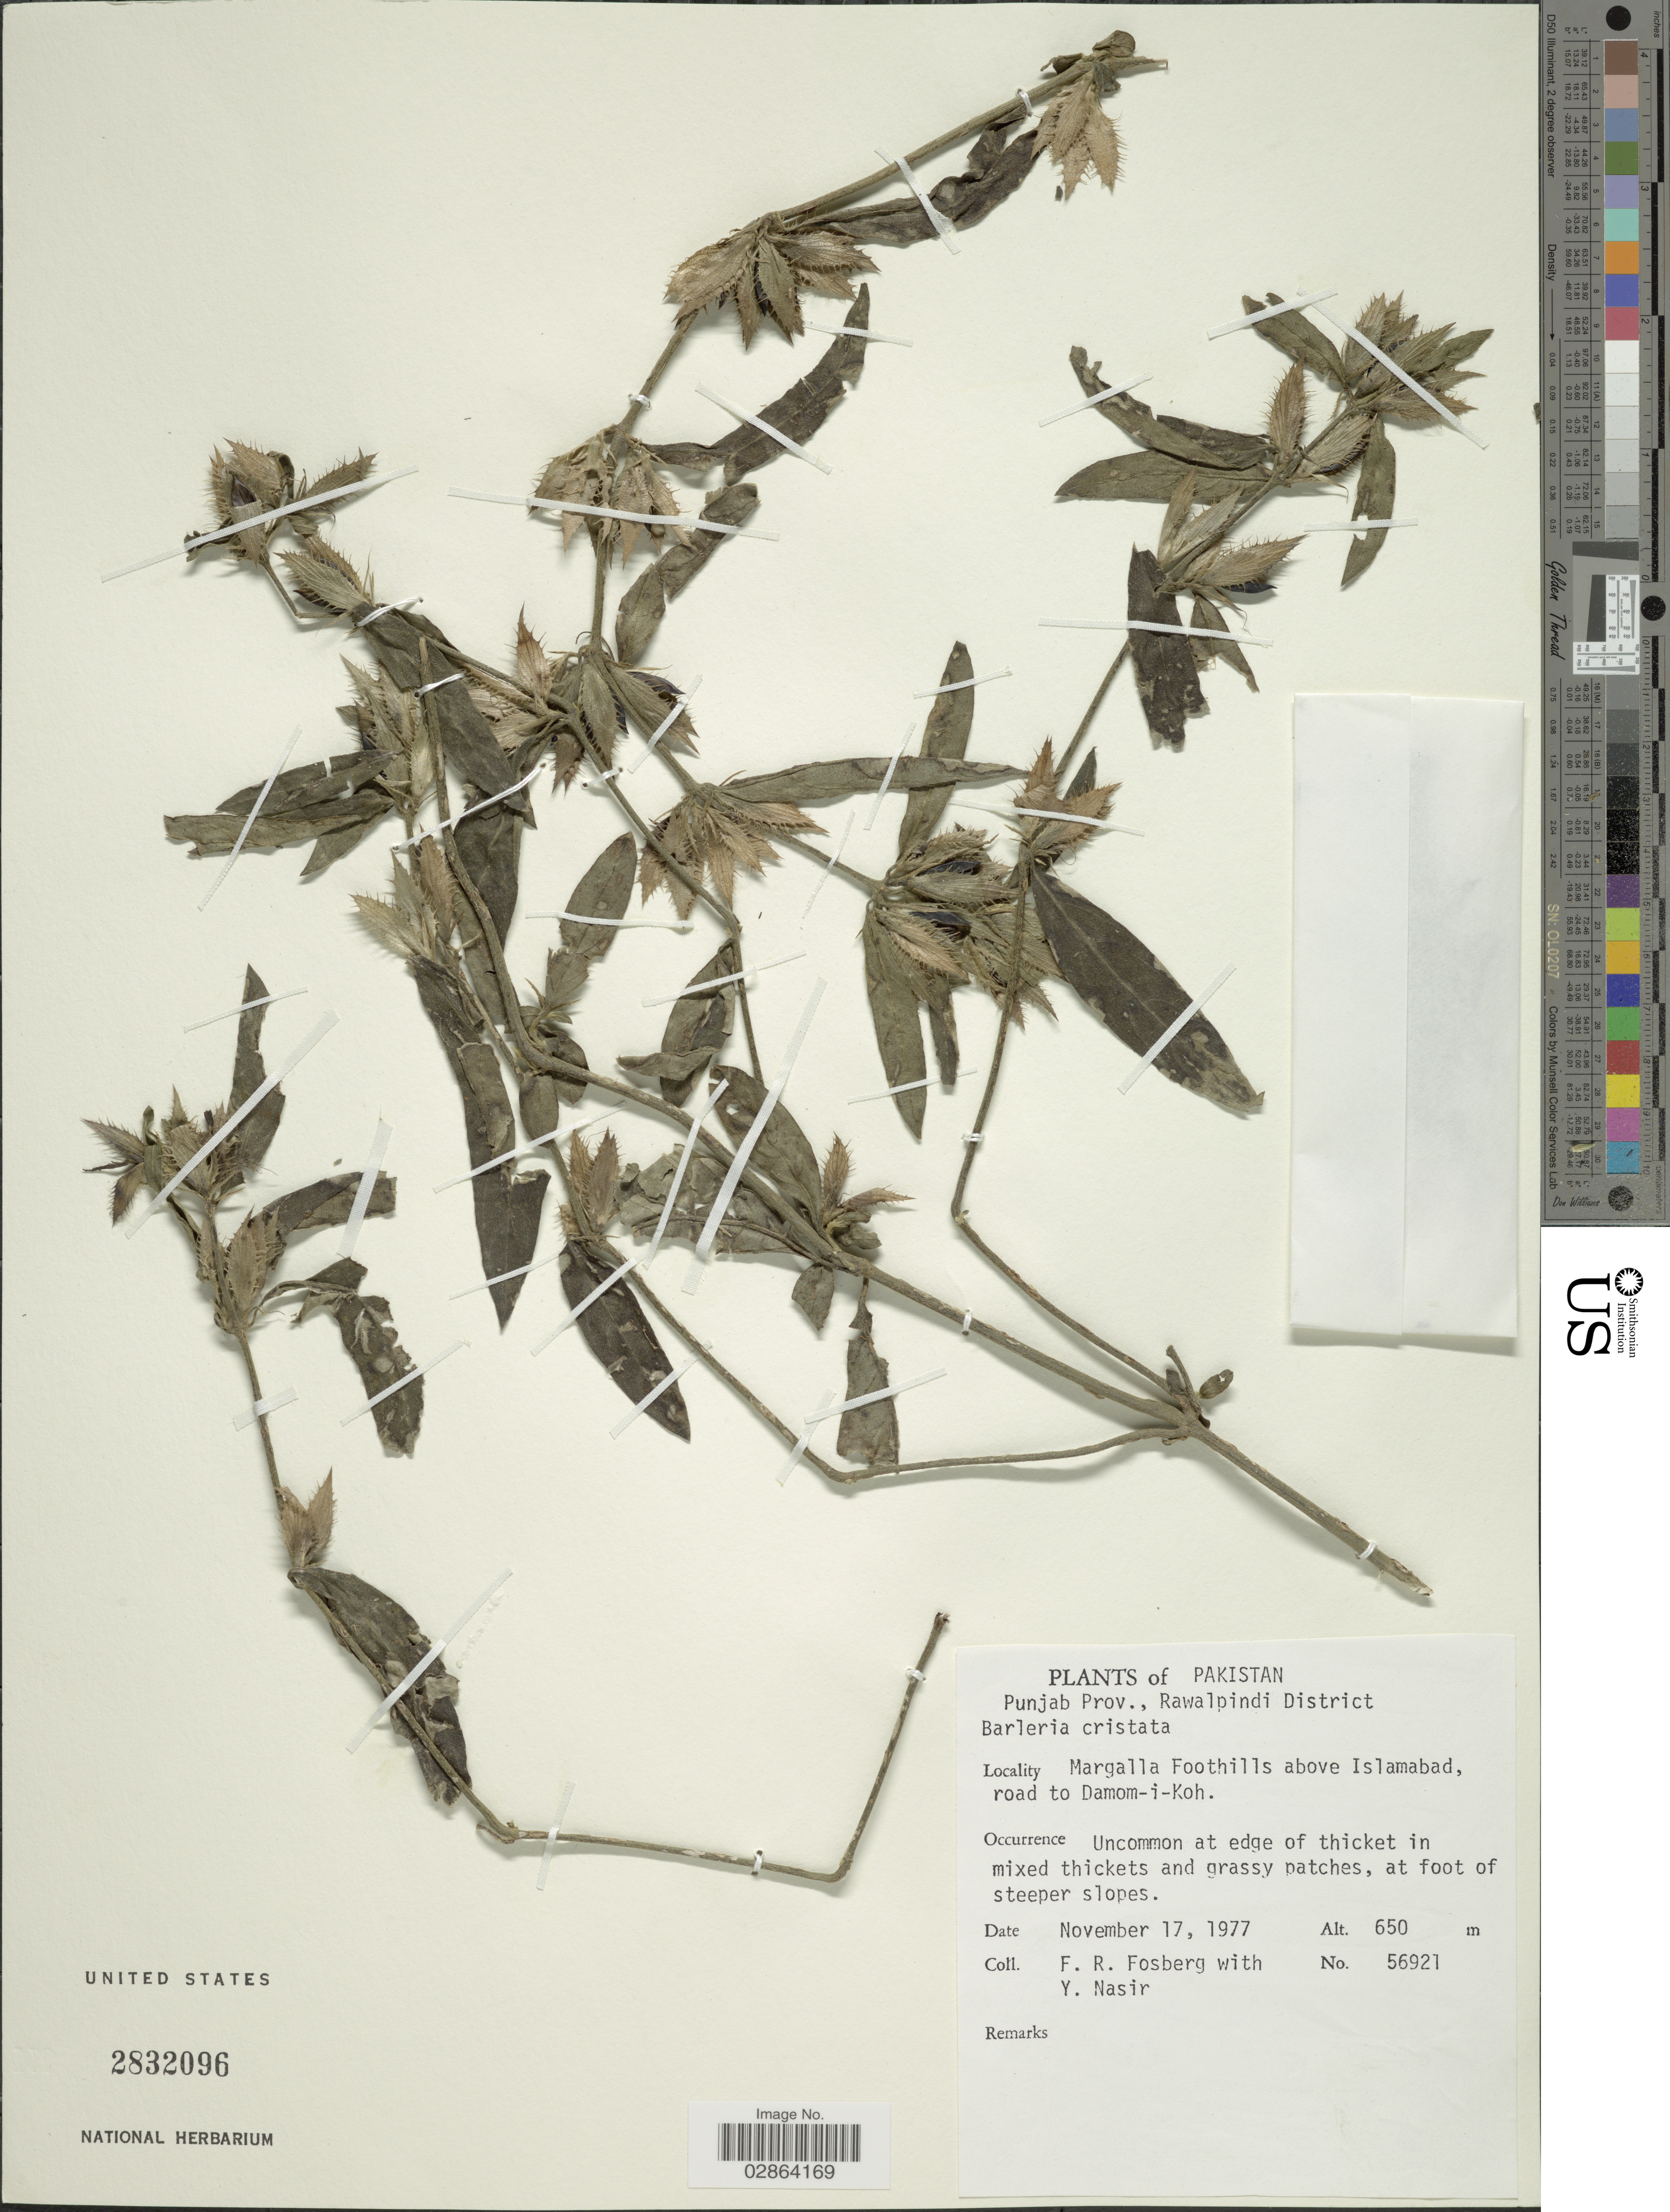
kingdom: Plantae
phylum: Tracheophyta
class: Magnoliopsida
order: Lamiales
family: Acanthaceae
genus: Barleria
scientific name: Barleria cristata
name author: L.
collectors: F. R. Fosberg & Y. Nasir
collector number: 56921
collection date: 1977-11-17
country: Pakistan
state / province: Punjab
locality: Rawalpindi District, Margalla Foothills above Islamabad, road to Damom-i-Koh.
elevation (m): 650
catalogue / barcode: US 2832096